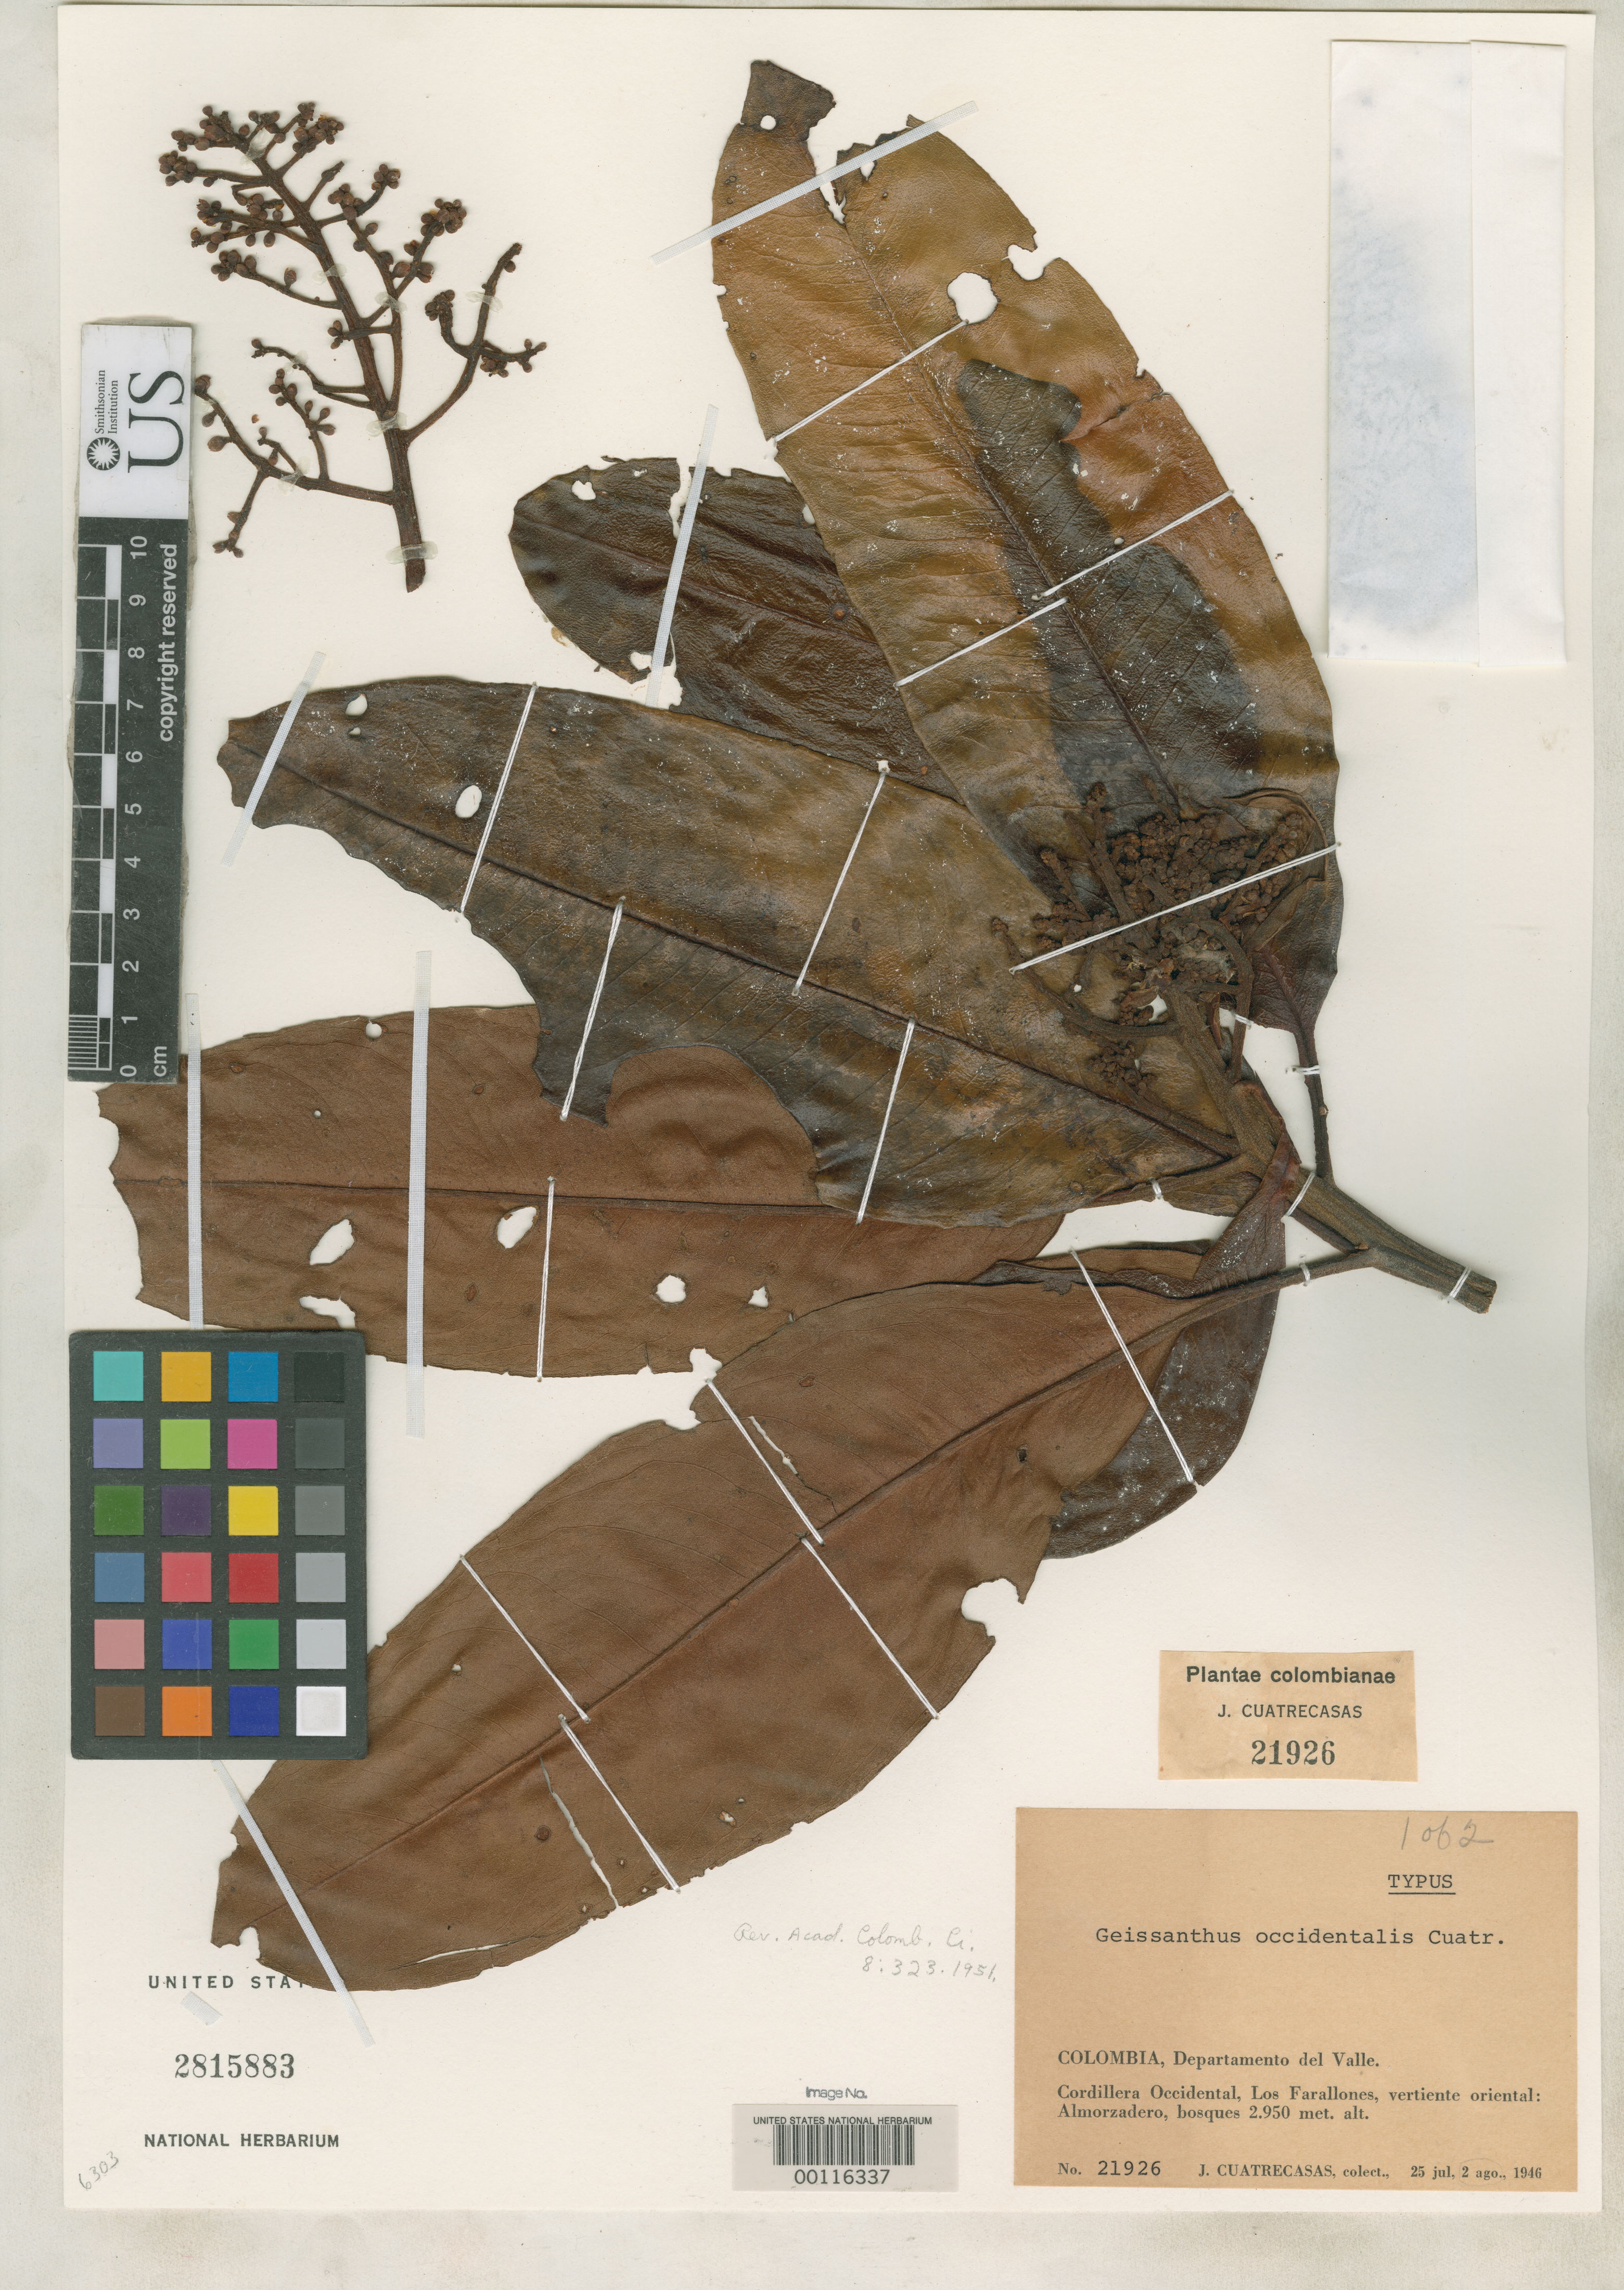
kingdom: Plantae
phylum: Tracheophyta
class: Magnoliopsida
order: Ericales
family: Primulaceae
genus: Geissanthus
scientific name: Geissanthus occidentalis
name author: Cuatrec.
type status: Type Collection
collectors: J. Cuatrecasas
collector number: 21926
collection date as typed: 02 Aug 1946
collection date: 1946-08-02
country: Colombia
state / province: Valle del Cauca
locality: Los Farallones, Almorzadero.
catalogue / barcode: US 2815883